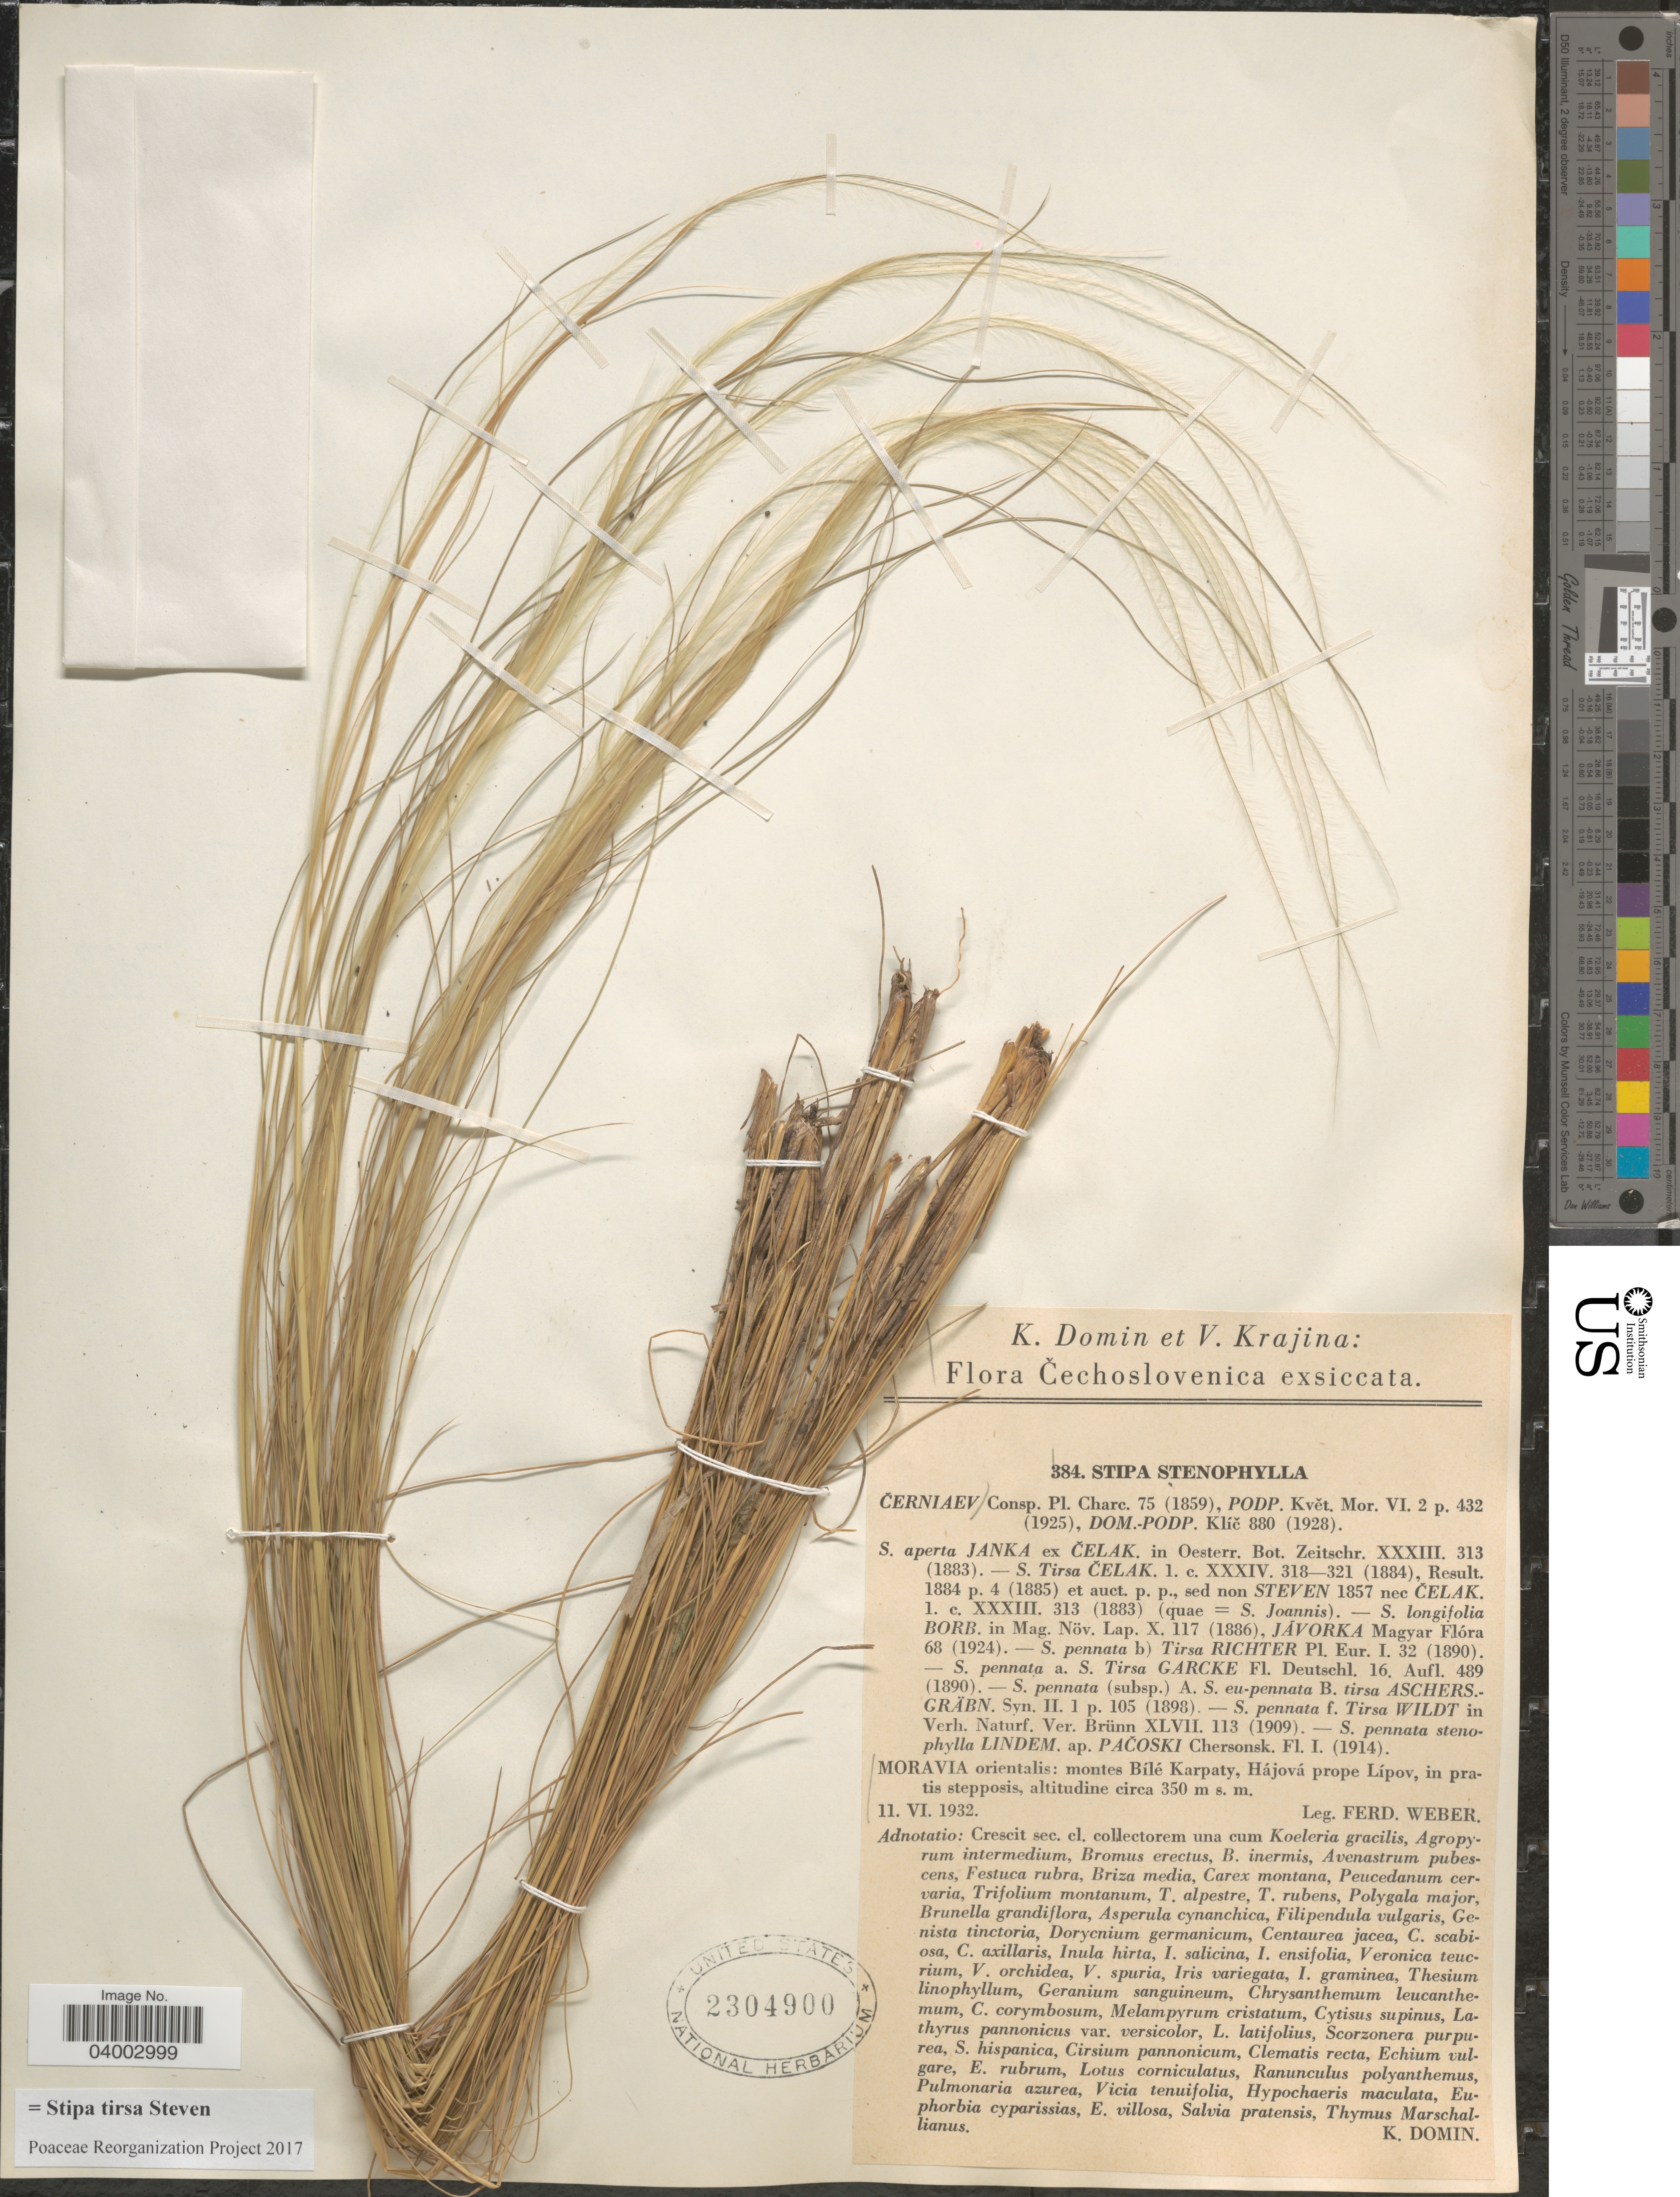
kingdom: Plantae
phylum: Tracheophyta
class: Liliopsida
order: Poales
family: Poaceae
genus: Stipa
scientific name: Stipa tirsa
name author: Steven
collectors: F. Weber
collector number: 384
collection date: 1932-06-11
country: Czechia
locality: Čechoslovenica. Moravia orientalis: montes Bilé Karpaty, Hájová prope Lípov, in pratis stepposis.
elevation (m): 350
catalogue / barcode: US 2304900